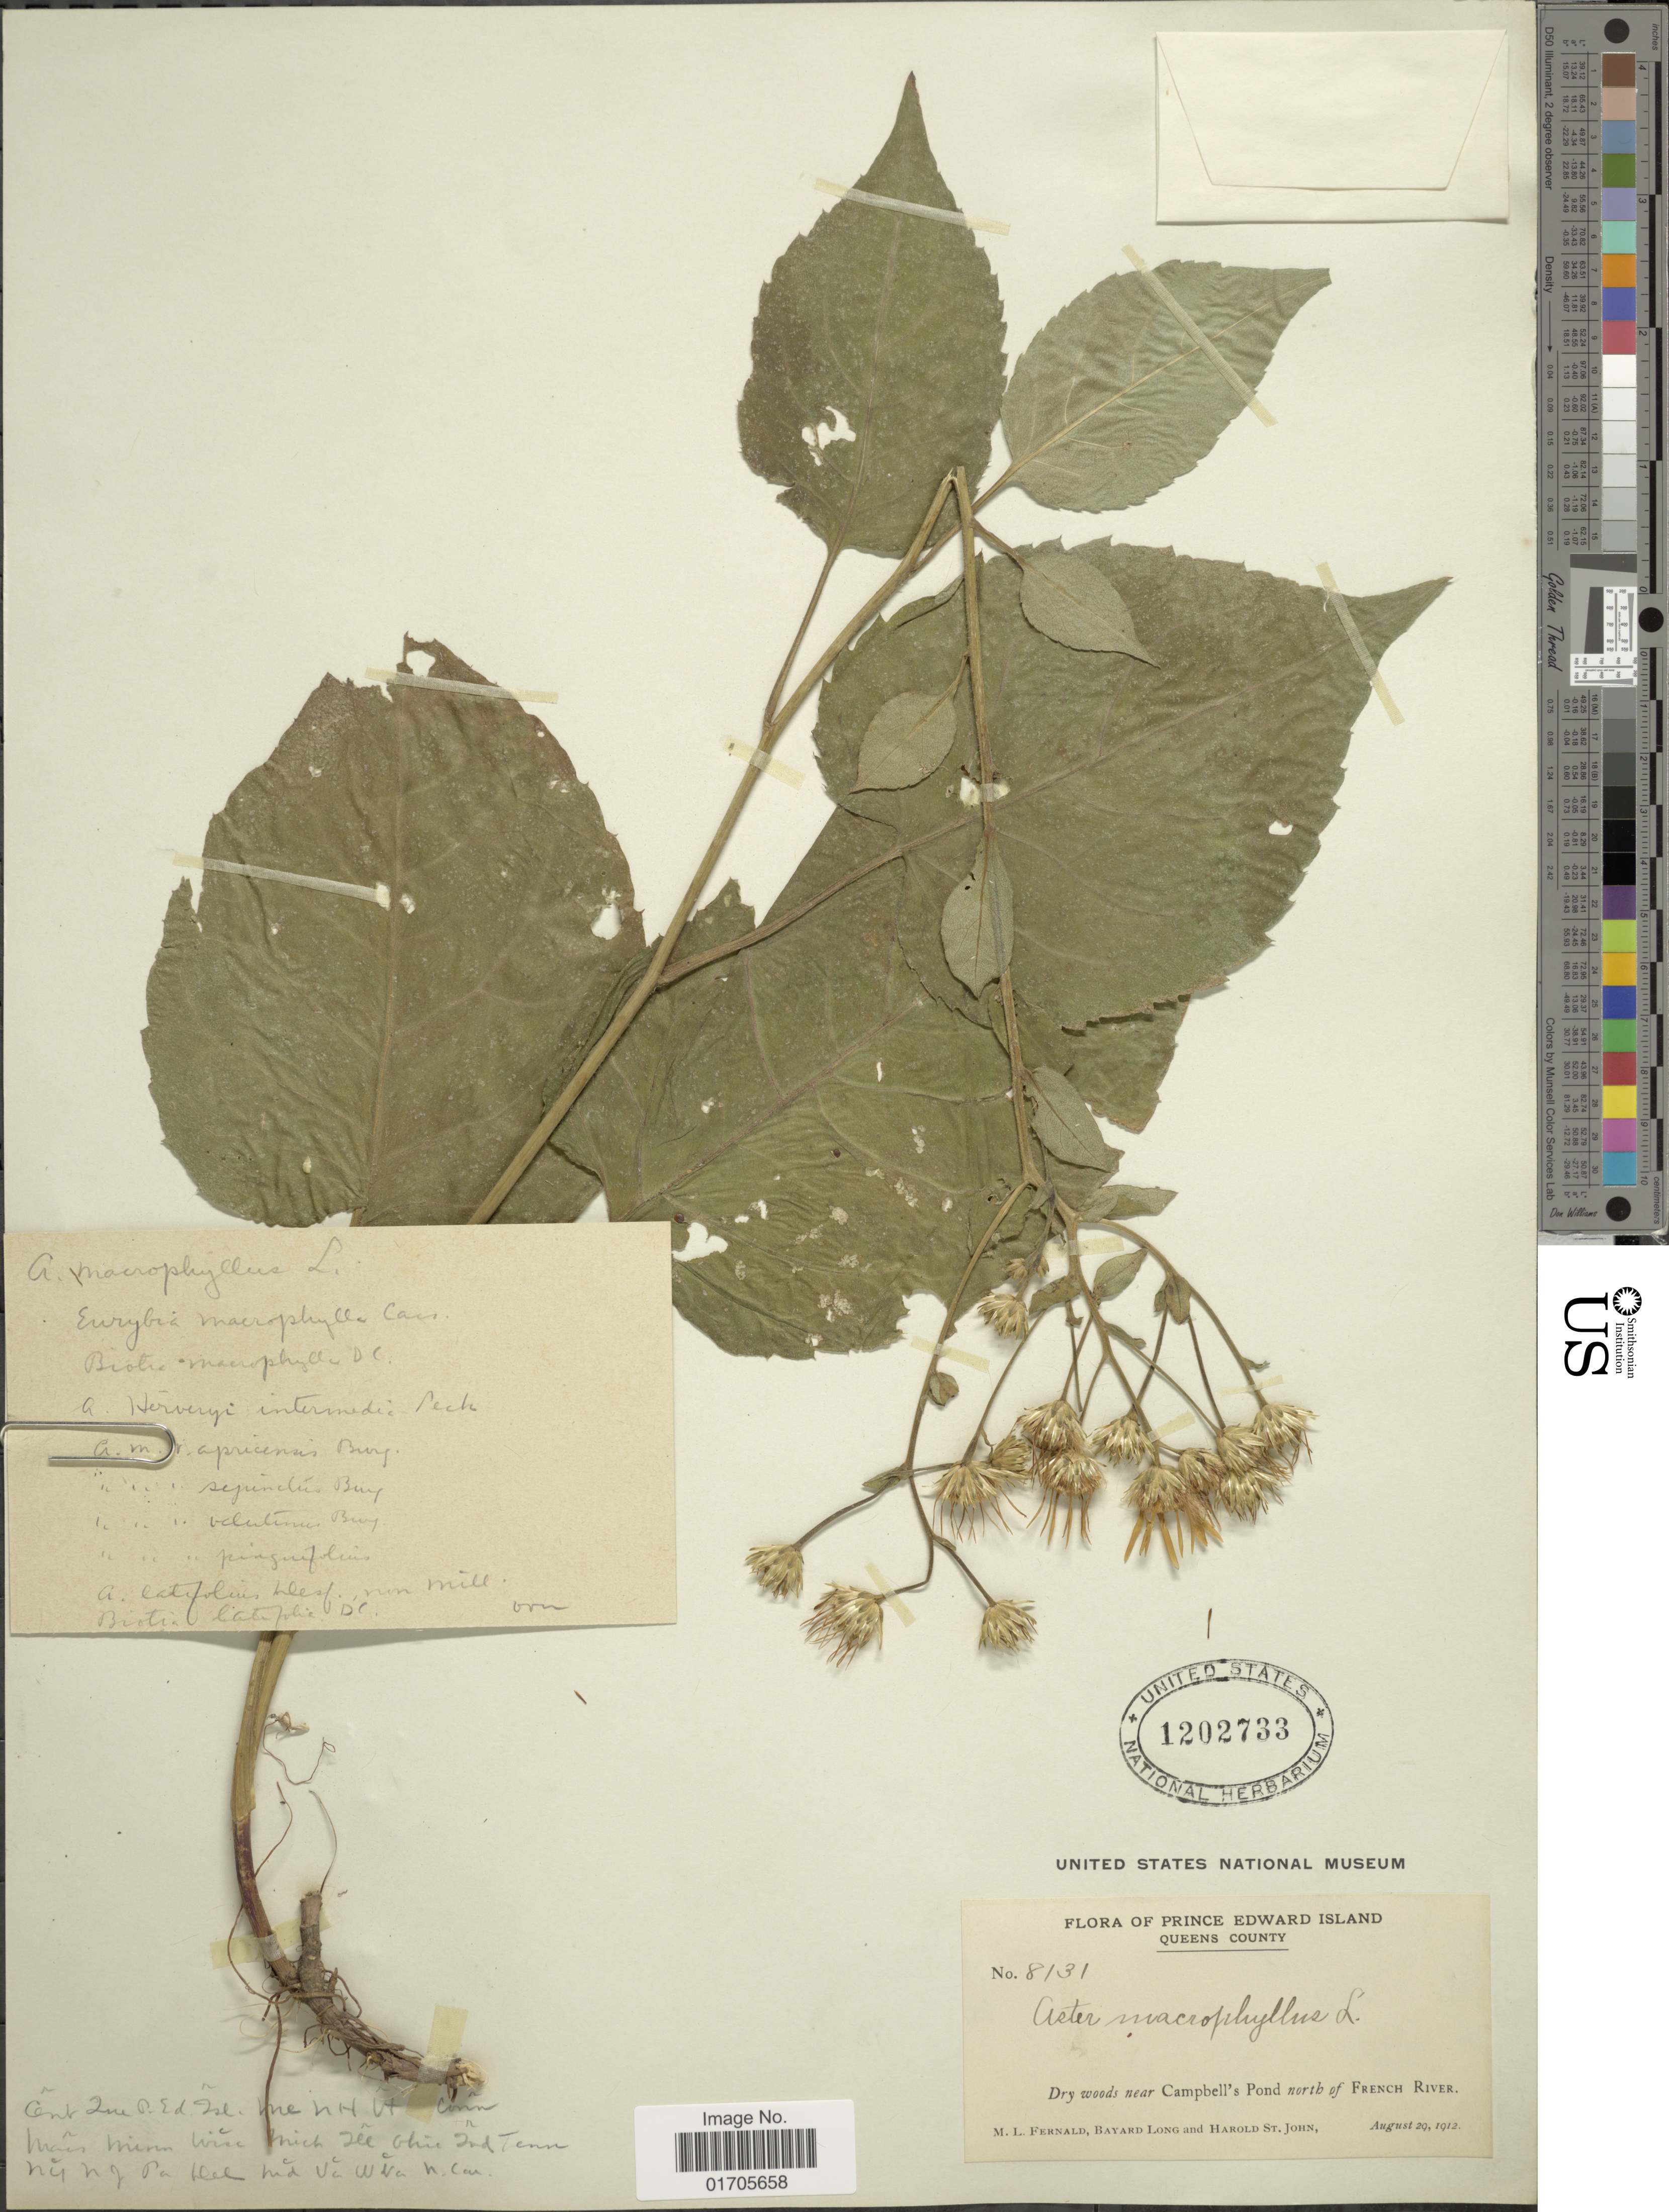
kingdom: Plantae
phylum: Tracheophyta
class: Magnoliopsida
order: Asterales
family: Asteraceae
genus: Eurybia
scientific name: Eurybia macrophylla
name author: (L.) Cass.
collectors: M. L. Fernald, B. Long & H. St. John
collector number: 8131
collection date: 1912-08-29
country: Canada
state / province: Prince Edward Island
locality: Prince Edward Island. Queens County. Dry woods near Campbell's Pond north of French River.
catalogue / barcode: US 1202733